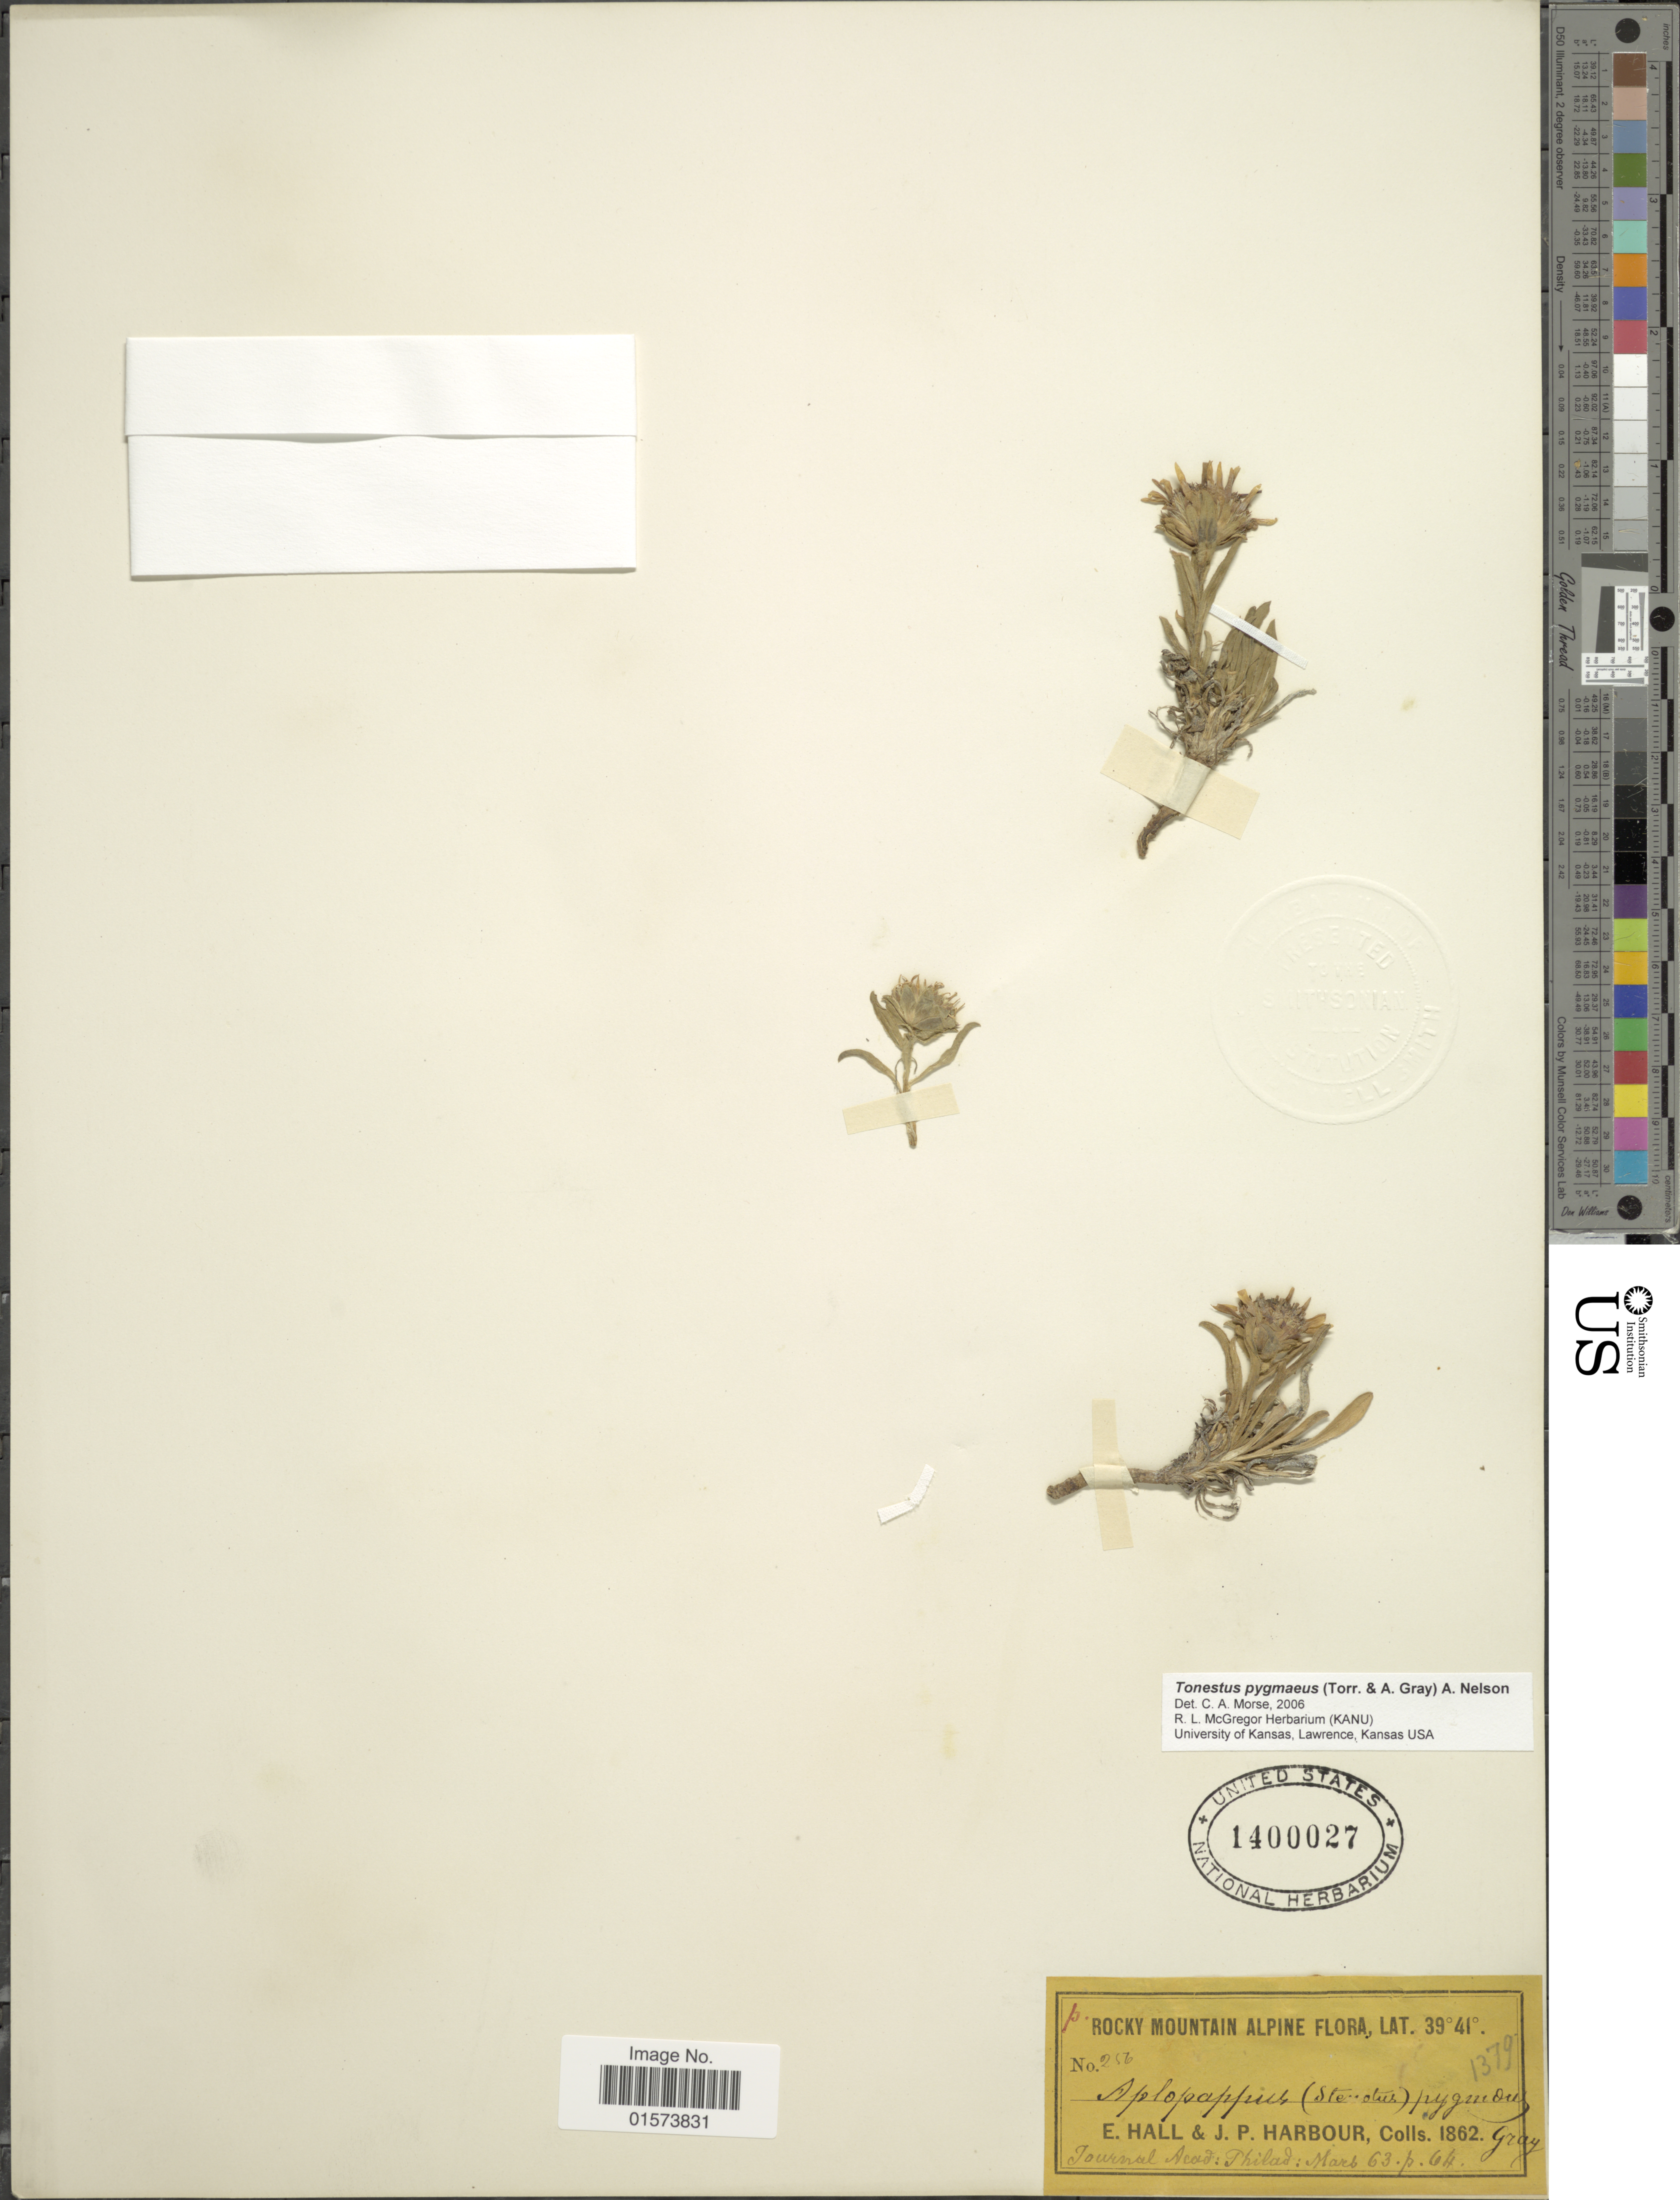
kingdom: Plantae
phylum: Tracheophyta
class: Magnoliopsida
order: Asterales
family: Asteraceae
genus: Tonestus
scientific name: Tonestus pygmaeus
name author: (Torr. & A. Gray) A. Nelson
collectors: E. Hall & J. Harbour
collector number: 256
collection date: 1862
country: United States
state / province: Colorado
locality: Rocky Mtns. Alpine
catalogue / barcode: US 1400027